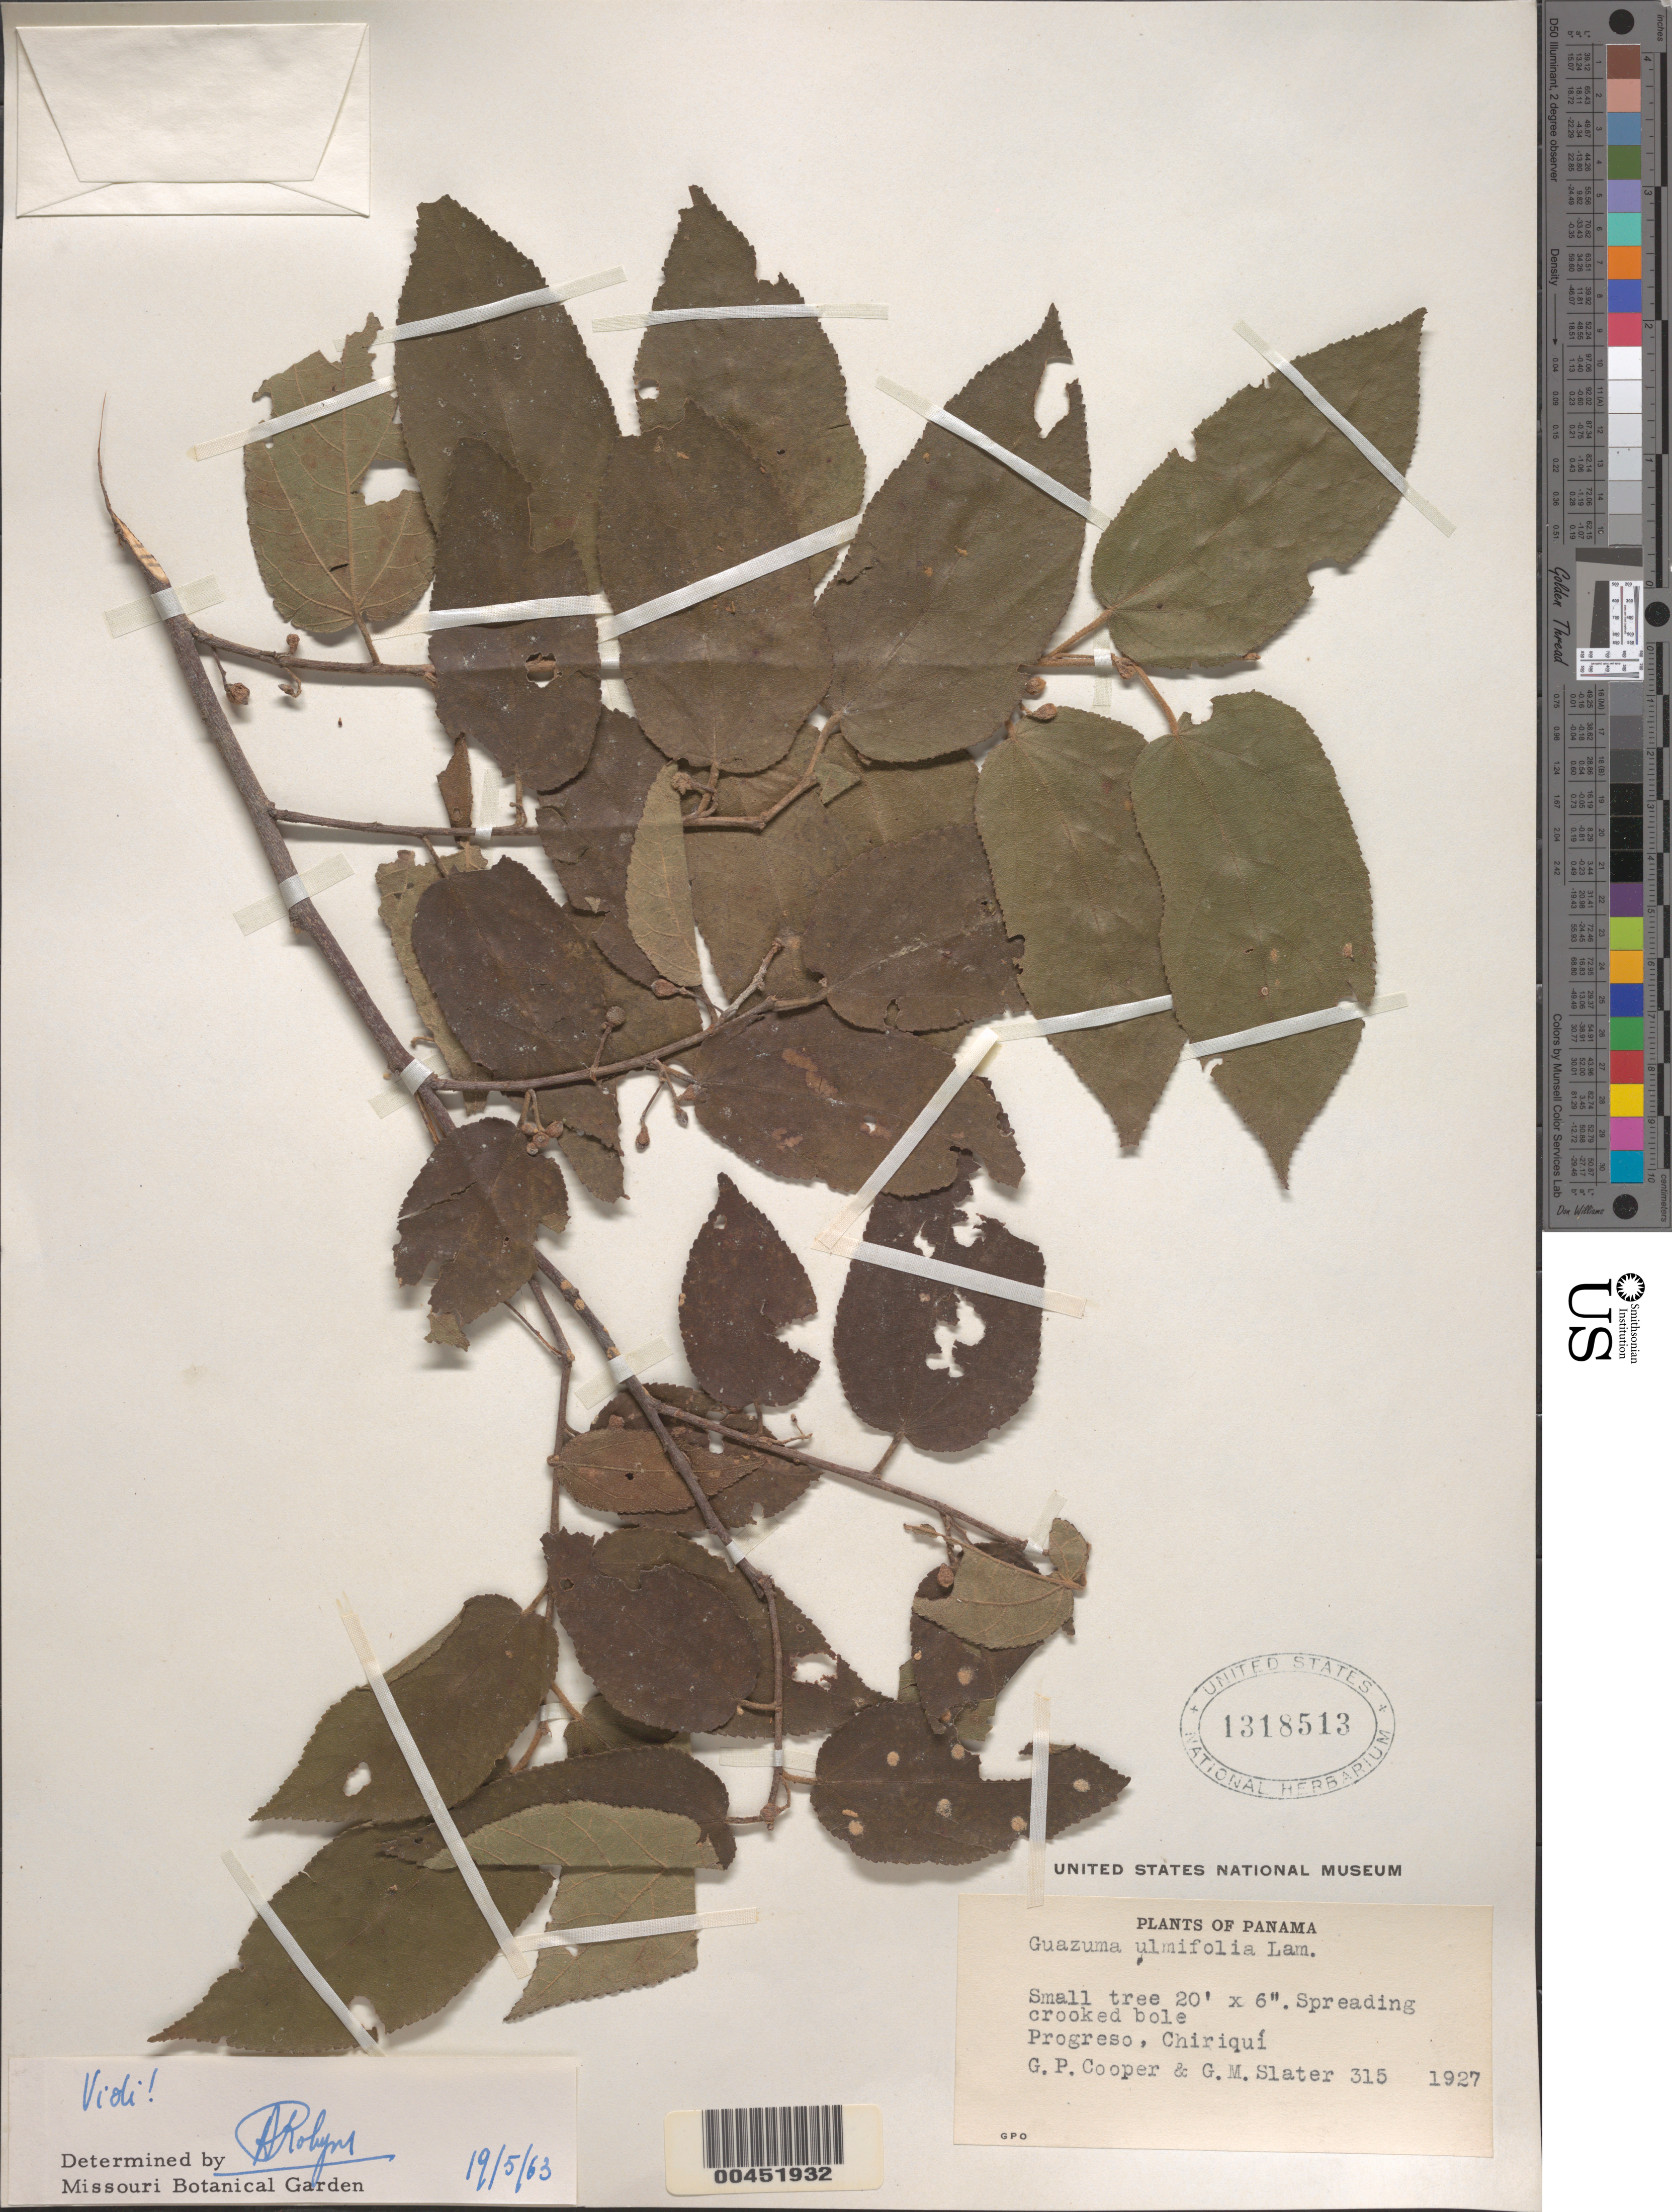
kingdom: Plantae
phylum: Tracheophyta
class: Magnoliopsida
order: Malvales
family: Malvaceae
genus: Guazuma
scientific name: Guazuma ulmifolia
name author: Lam.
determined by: Robyns, A. G. M.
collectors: G. Cooper & G. Slater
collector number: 315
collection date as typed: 1927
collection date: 1927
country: Panama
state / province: Chiriquí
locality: Progresso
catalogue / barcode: US 1318513